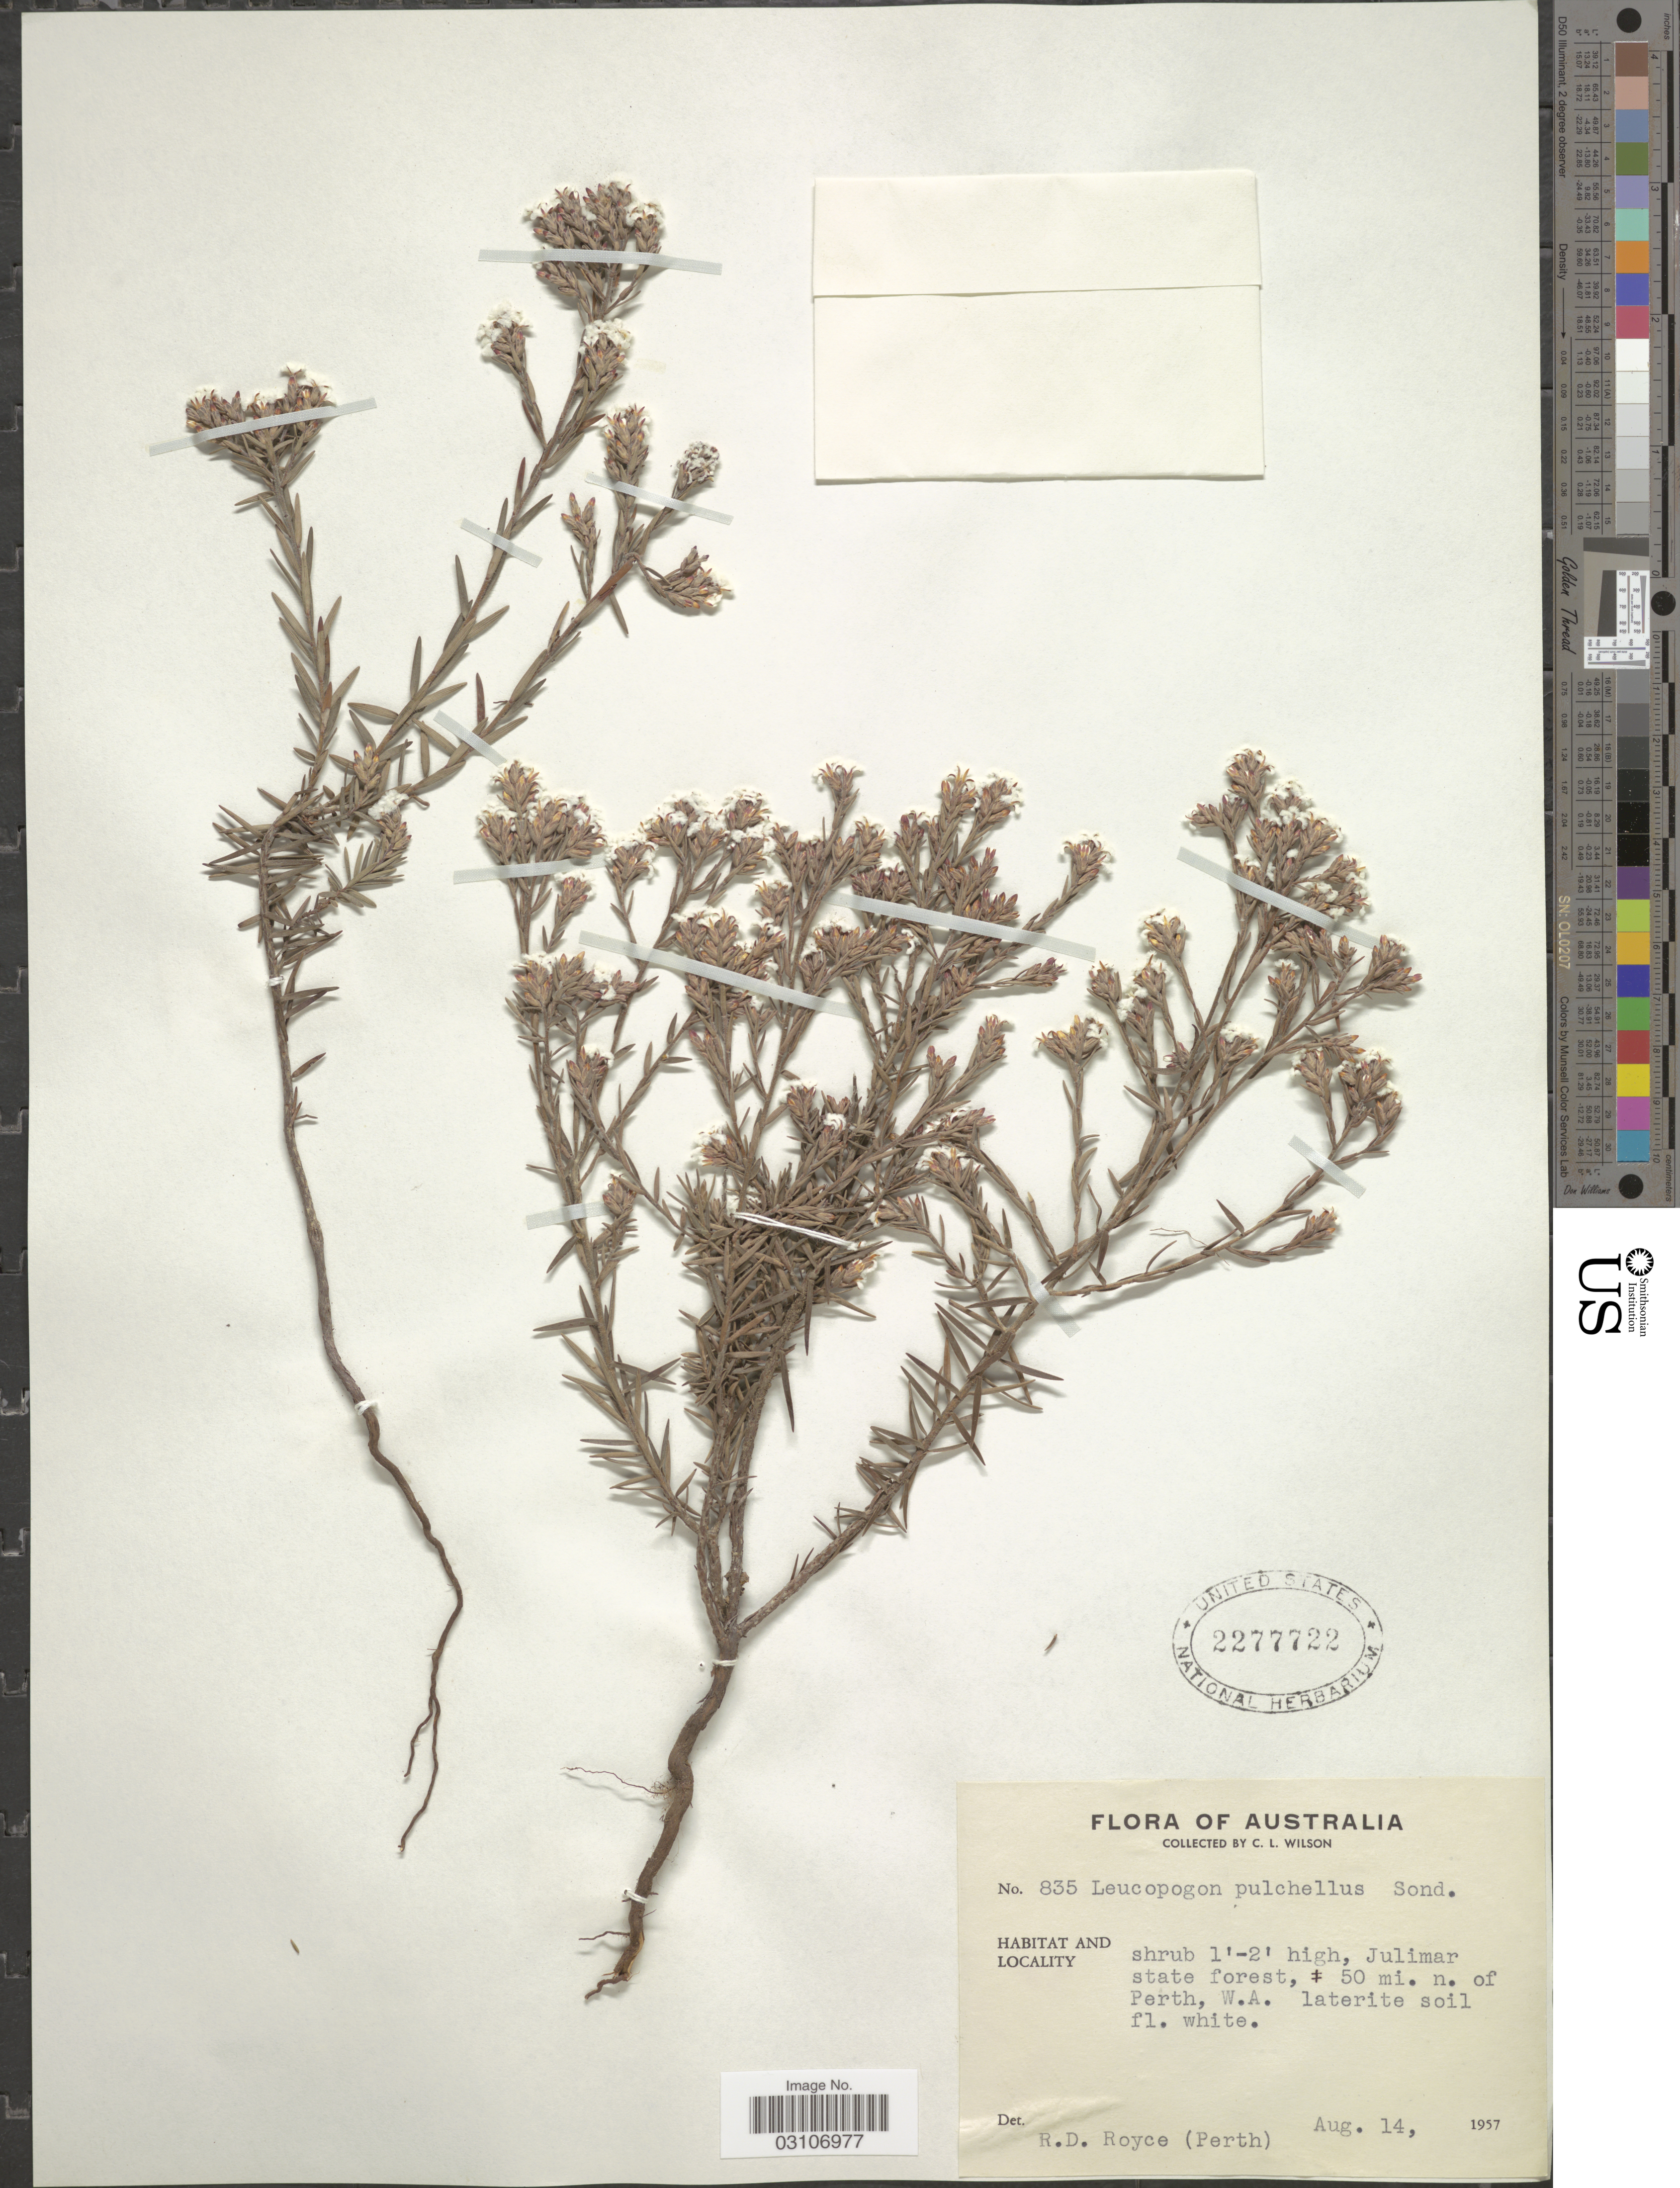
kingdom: Plantae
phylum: Tracheophyta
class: Magnoliopsida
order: Ericales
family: Ericaceae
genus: Leucopogon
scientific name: Leucopogon pulchellus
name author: Sond.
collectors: C. L. Wilson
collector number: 835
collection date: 1957-08-14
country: Australia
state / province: Western Australia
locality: Julimar state forest, ± 50 mi. n. of Perth, W.A.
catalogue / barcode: US 2277722